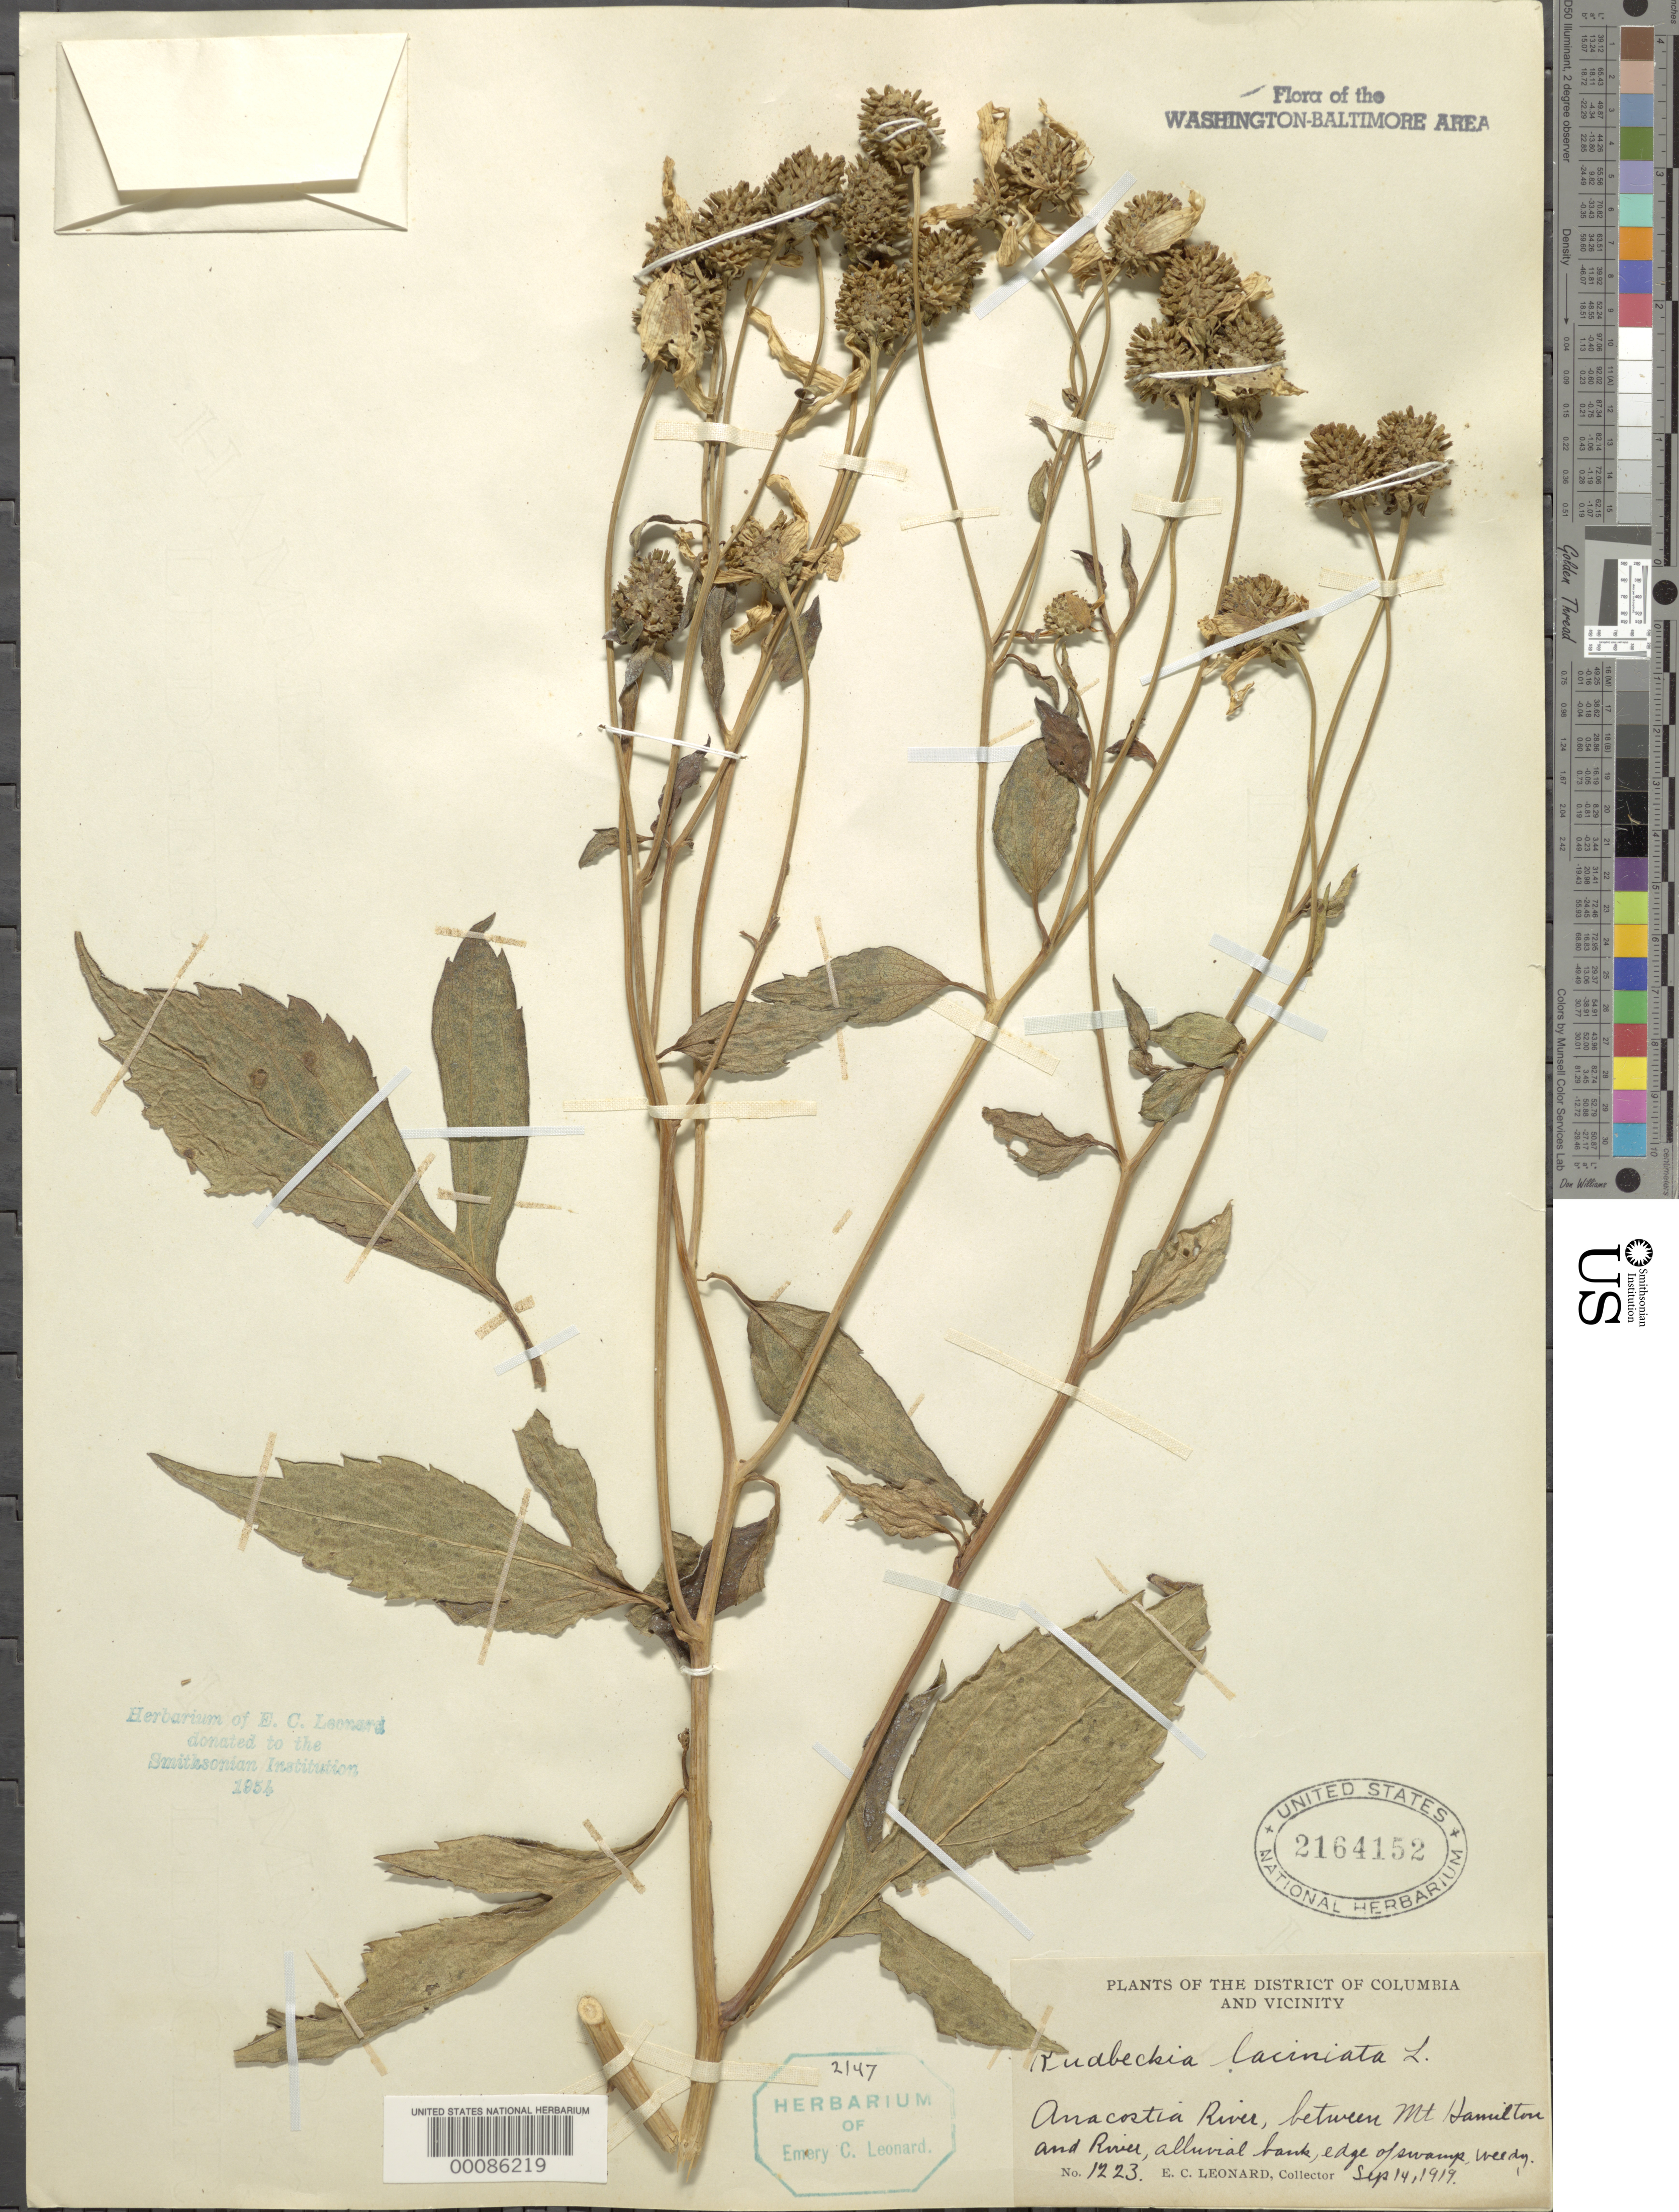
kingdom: Plantae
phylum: Tracheophyta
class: Magnoliopsida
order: Asterales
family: Asteraceae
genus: Rudbeckia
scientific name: Rudbeckia laciniata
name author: L.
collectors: E. C. Leonard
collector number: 1223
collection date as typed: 14 Sep 1919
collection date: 1919-09-14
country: United States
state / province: District of Columbia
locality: Anacostia River between Mount Hamilton and River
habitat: Alluvial bank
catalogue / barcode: US 2164152